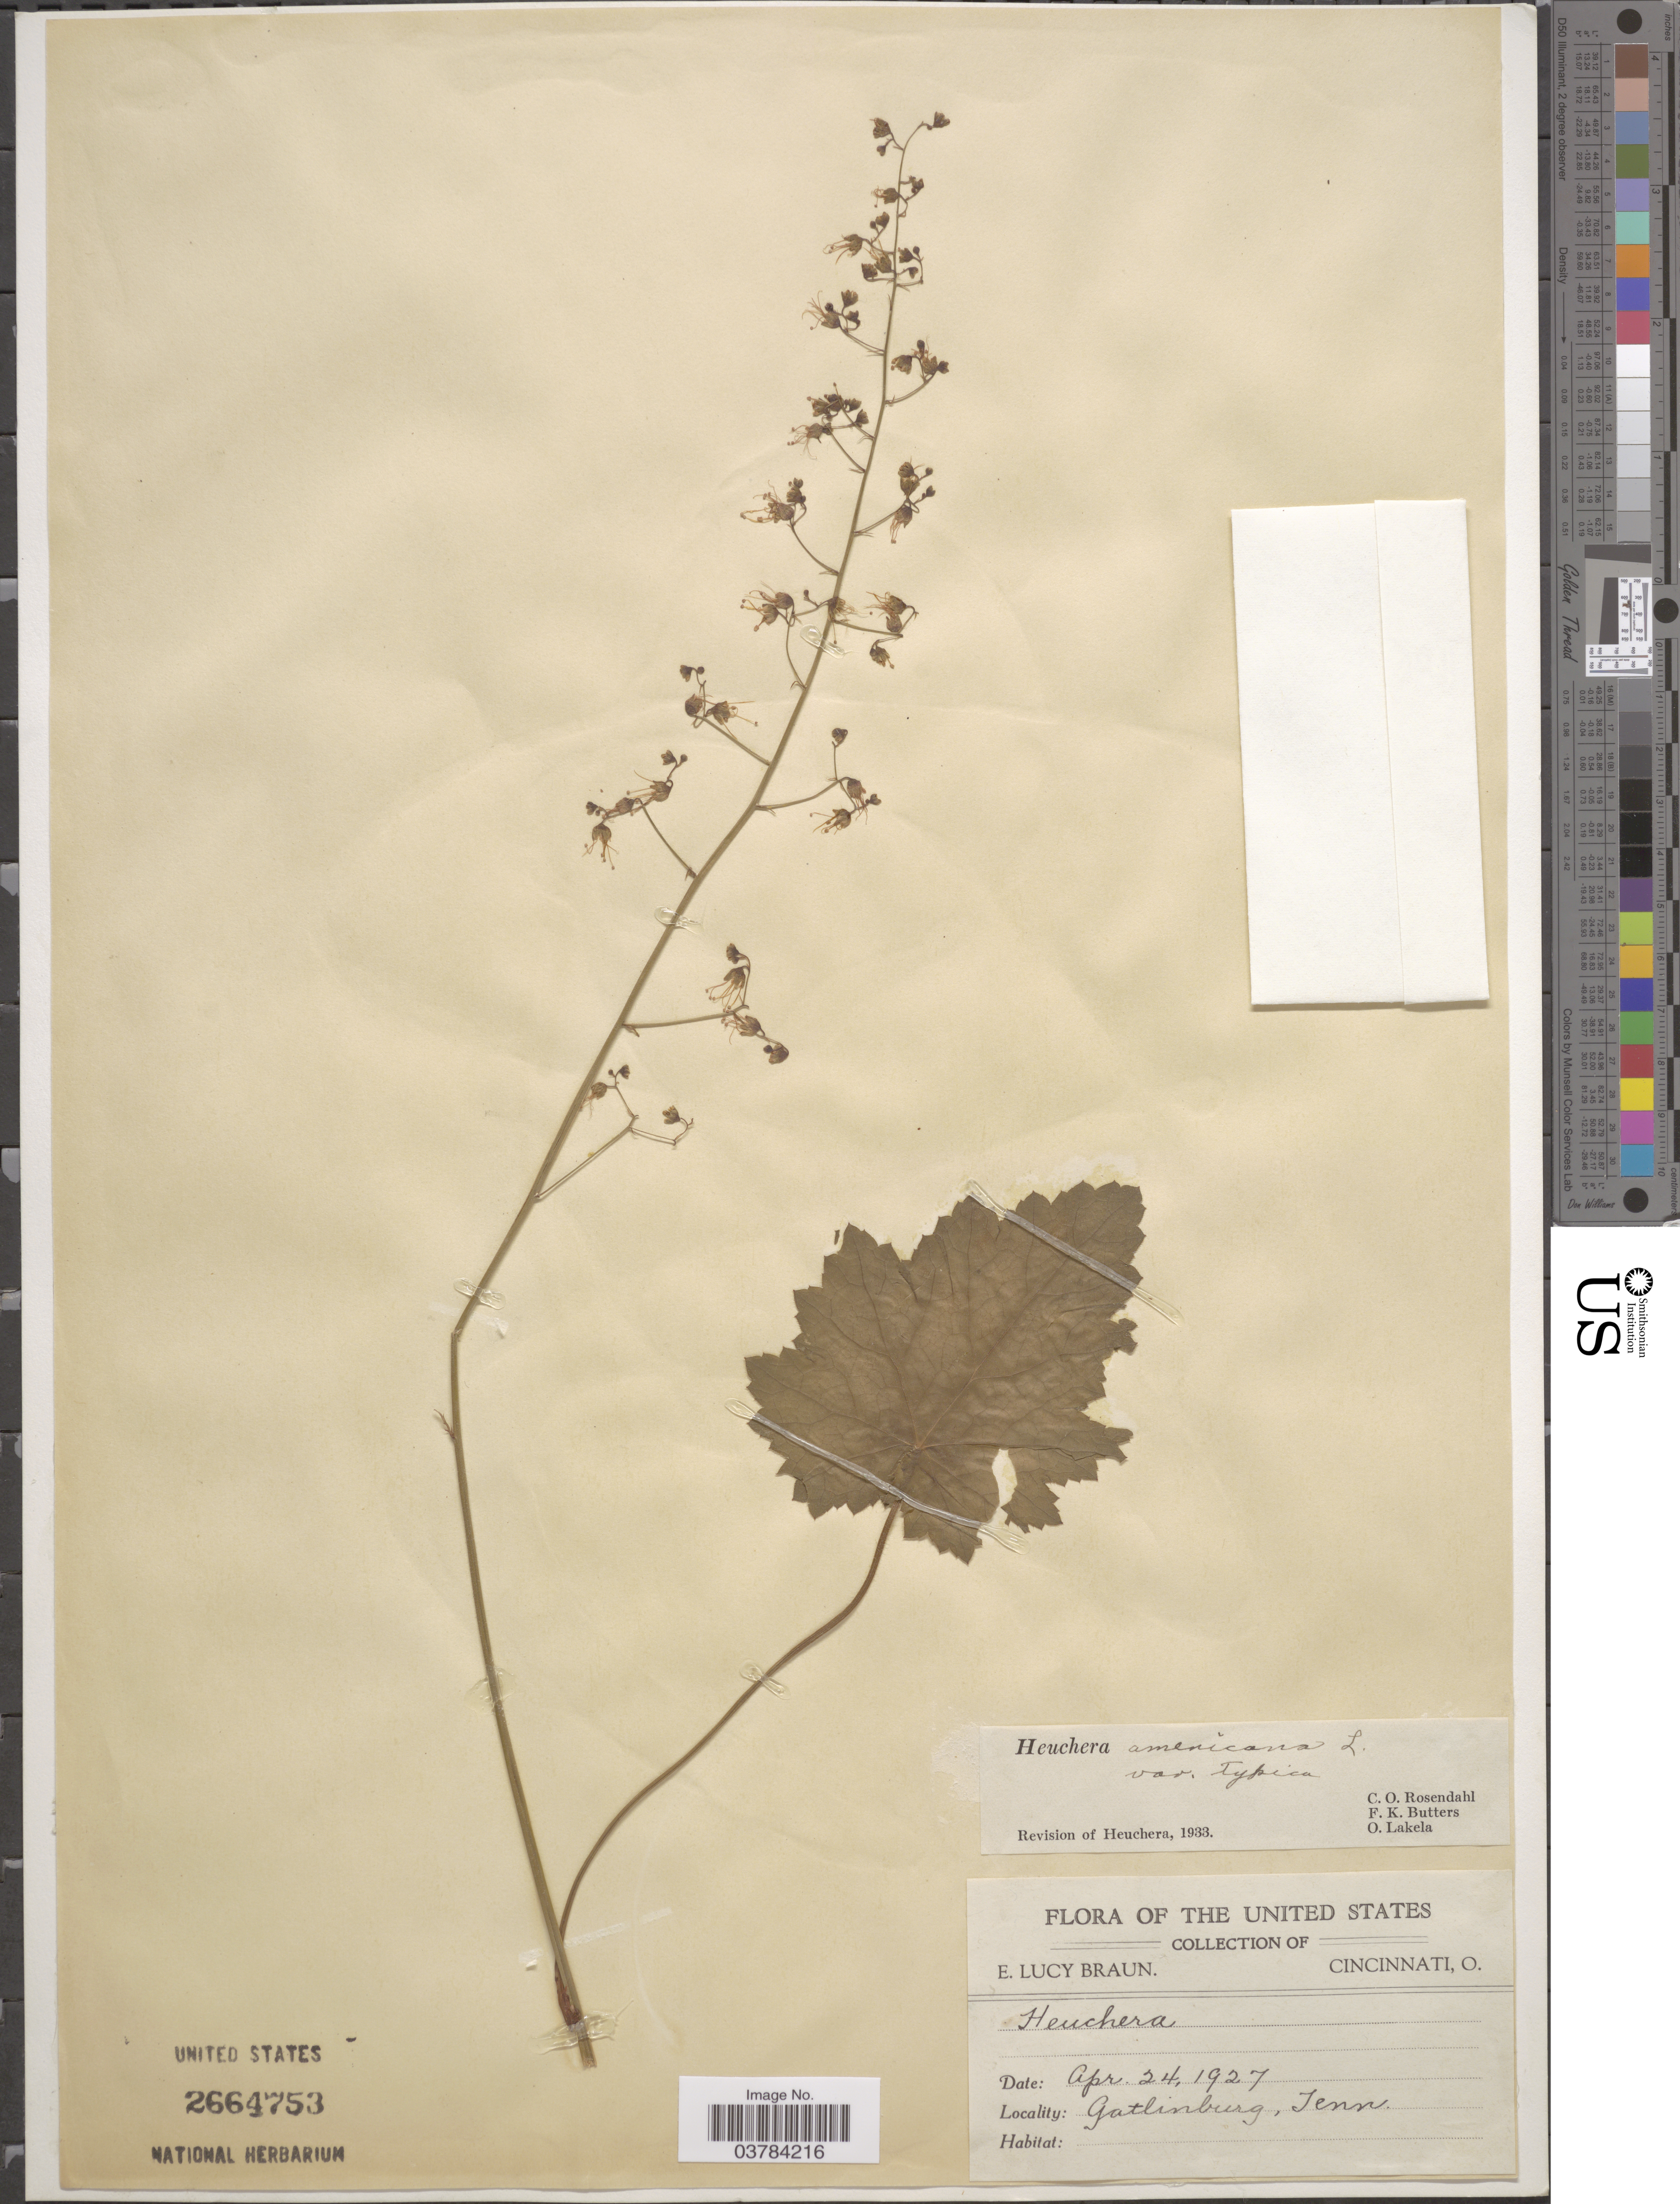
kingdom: Plantae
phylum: Tracheophyta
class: Magnoliopsida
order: Saxifragales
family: Saxifragaceae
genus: Heuchera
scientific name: Heuchera americana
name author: L.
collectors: E. L. Braun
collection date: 1927-04-24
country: United States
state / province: Tennessee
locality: Gatlinburg.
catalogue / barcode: US 2664753